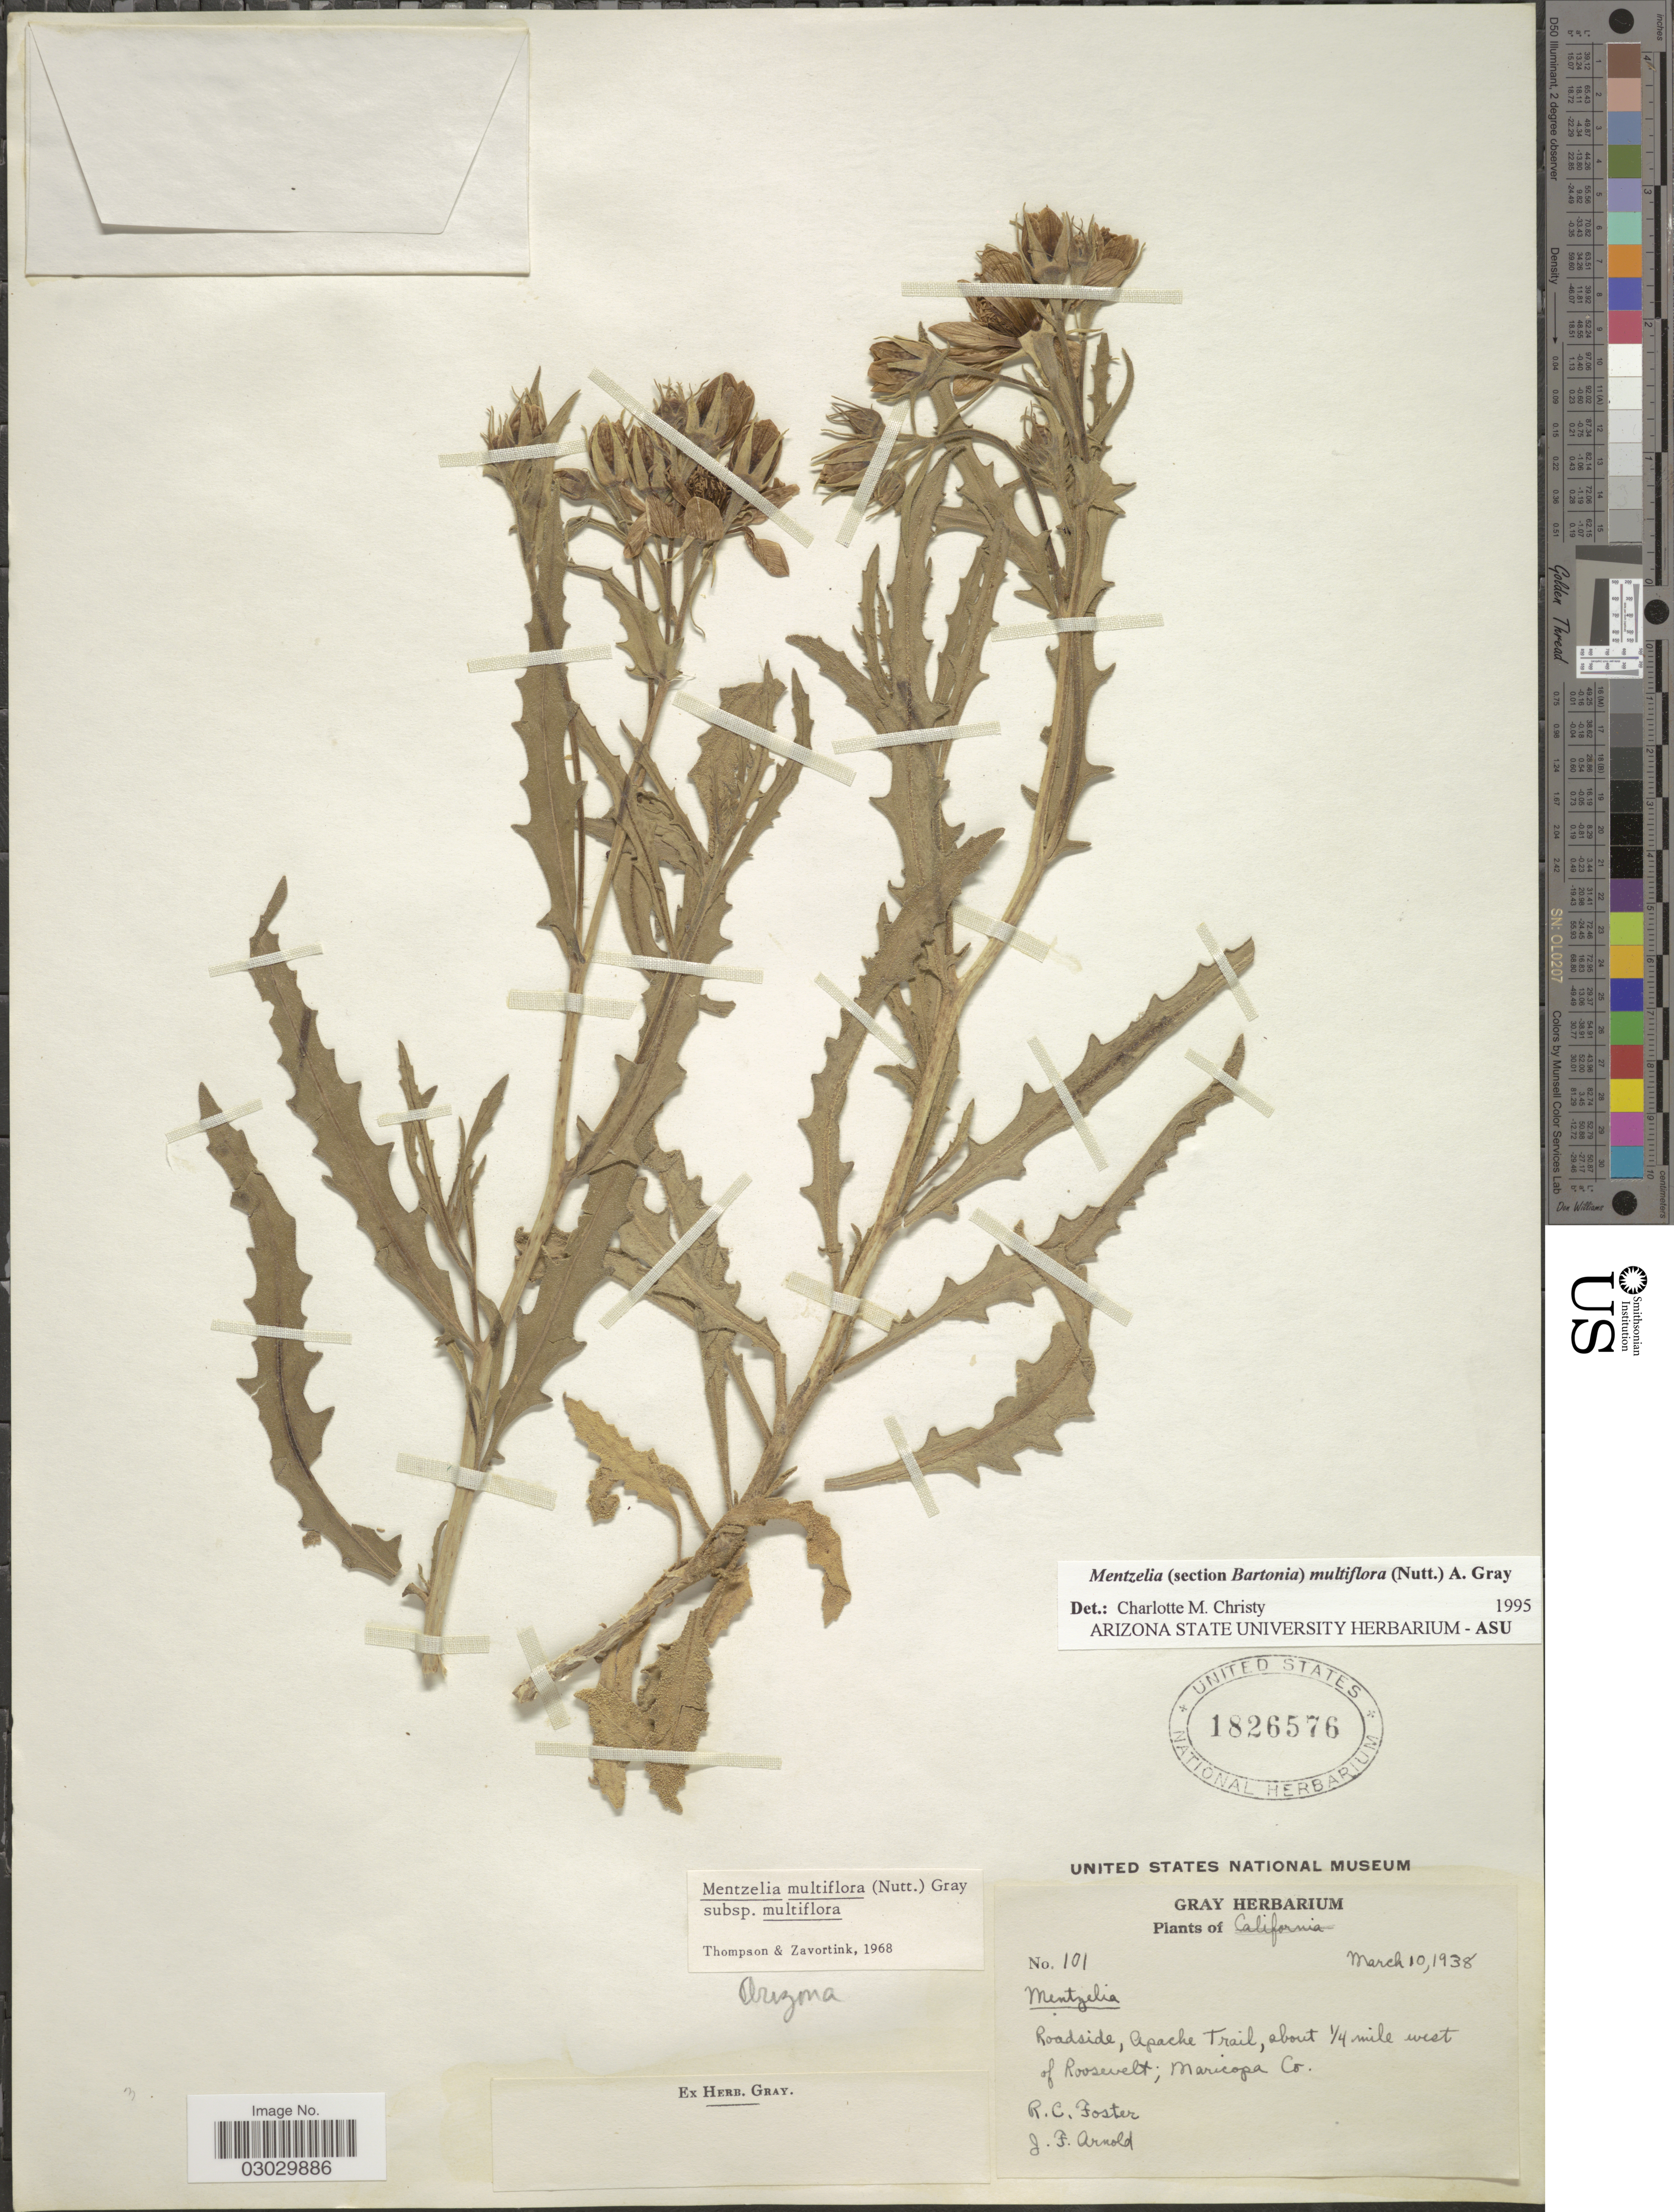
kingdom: Plantae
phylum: Tracheophyta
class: Magnoliopsida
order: Cornales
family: Loasaceae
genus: Mentzelia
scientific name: Mentzelia multiflora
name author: (Nutt.) A. Gray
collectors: R. C. Foster & J. F. Arnold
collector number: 101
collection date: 1938-03-10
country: United States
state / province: California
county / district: Mariposa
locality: Roadside, Apache Trail, about ¼ mile west of Roosevelt; Maricopa Co.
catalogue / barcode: US 1826576